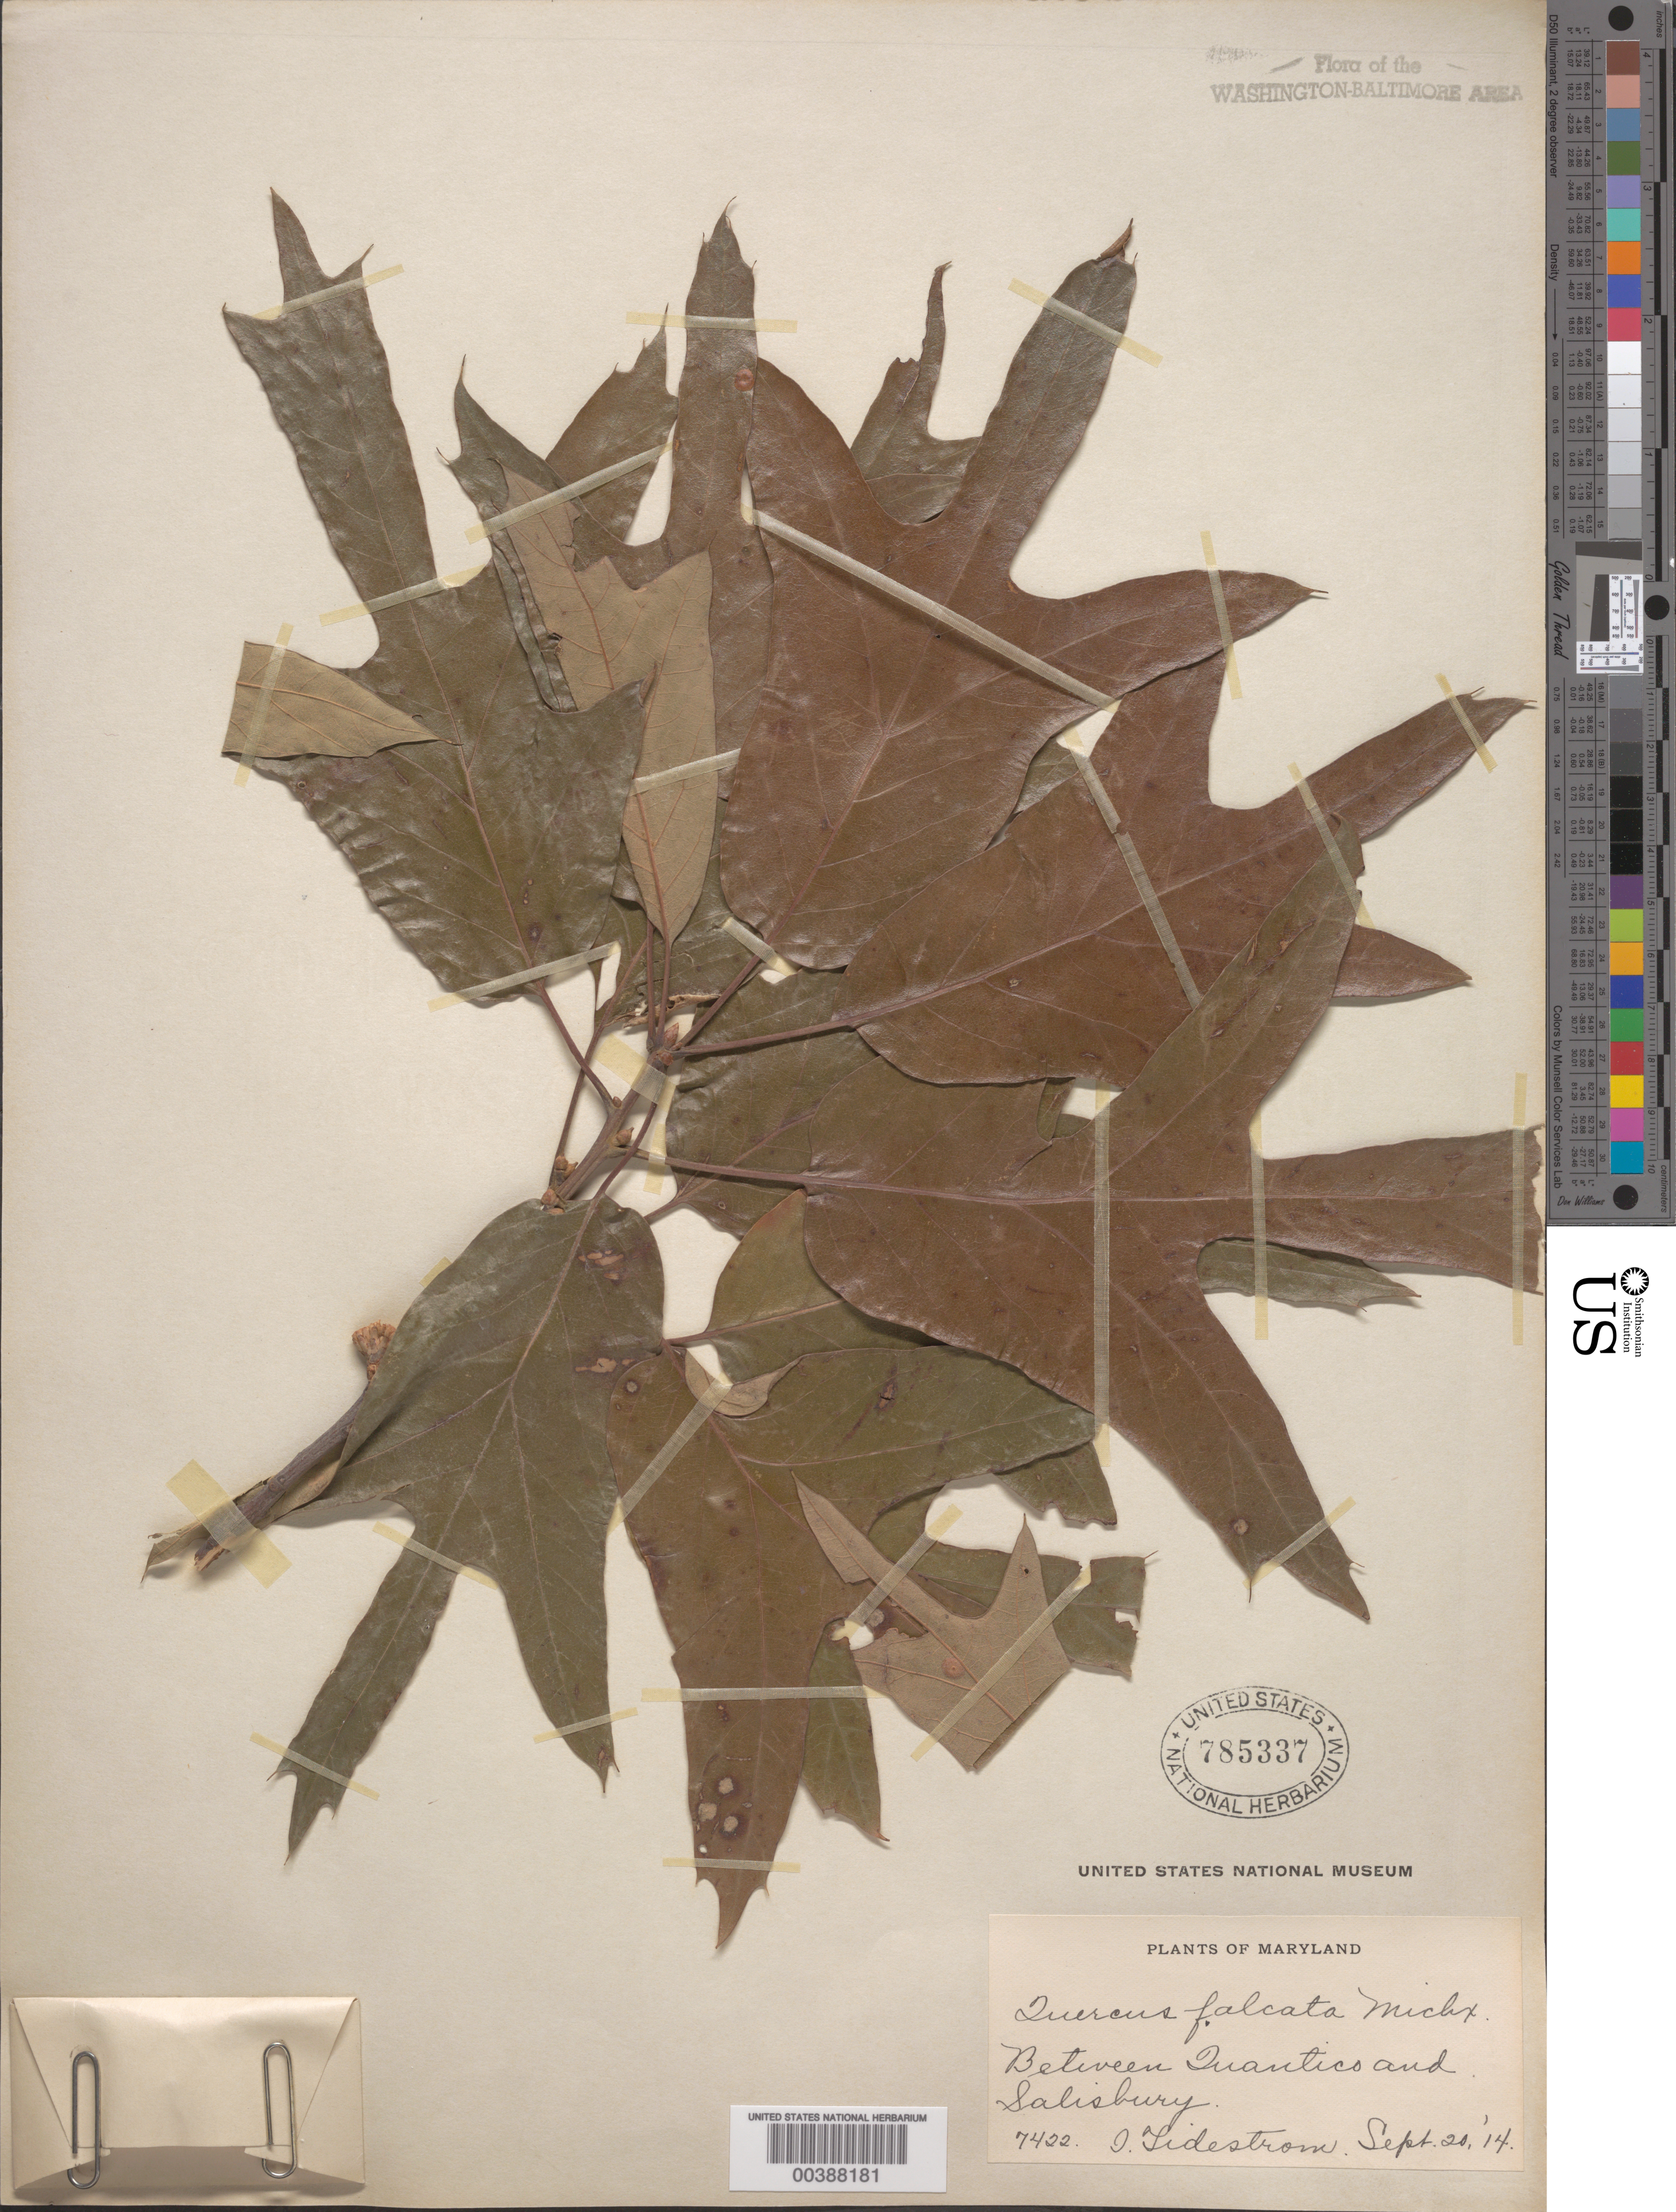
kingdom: Plantae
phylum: Tracheophyta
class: Magnoliopsida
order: Fagales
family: Fagaceae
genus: Quercus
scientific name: Quercus falcata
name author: Michx.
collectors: I. F. Tidestrom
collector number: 7422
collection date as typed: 20 Sep 1914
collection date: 1914-09-20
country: United States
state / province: Maryland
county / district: Wicomico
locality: Between Quantico and Salisbury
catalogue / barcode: US 785337